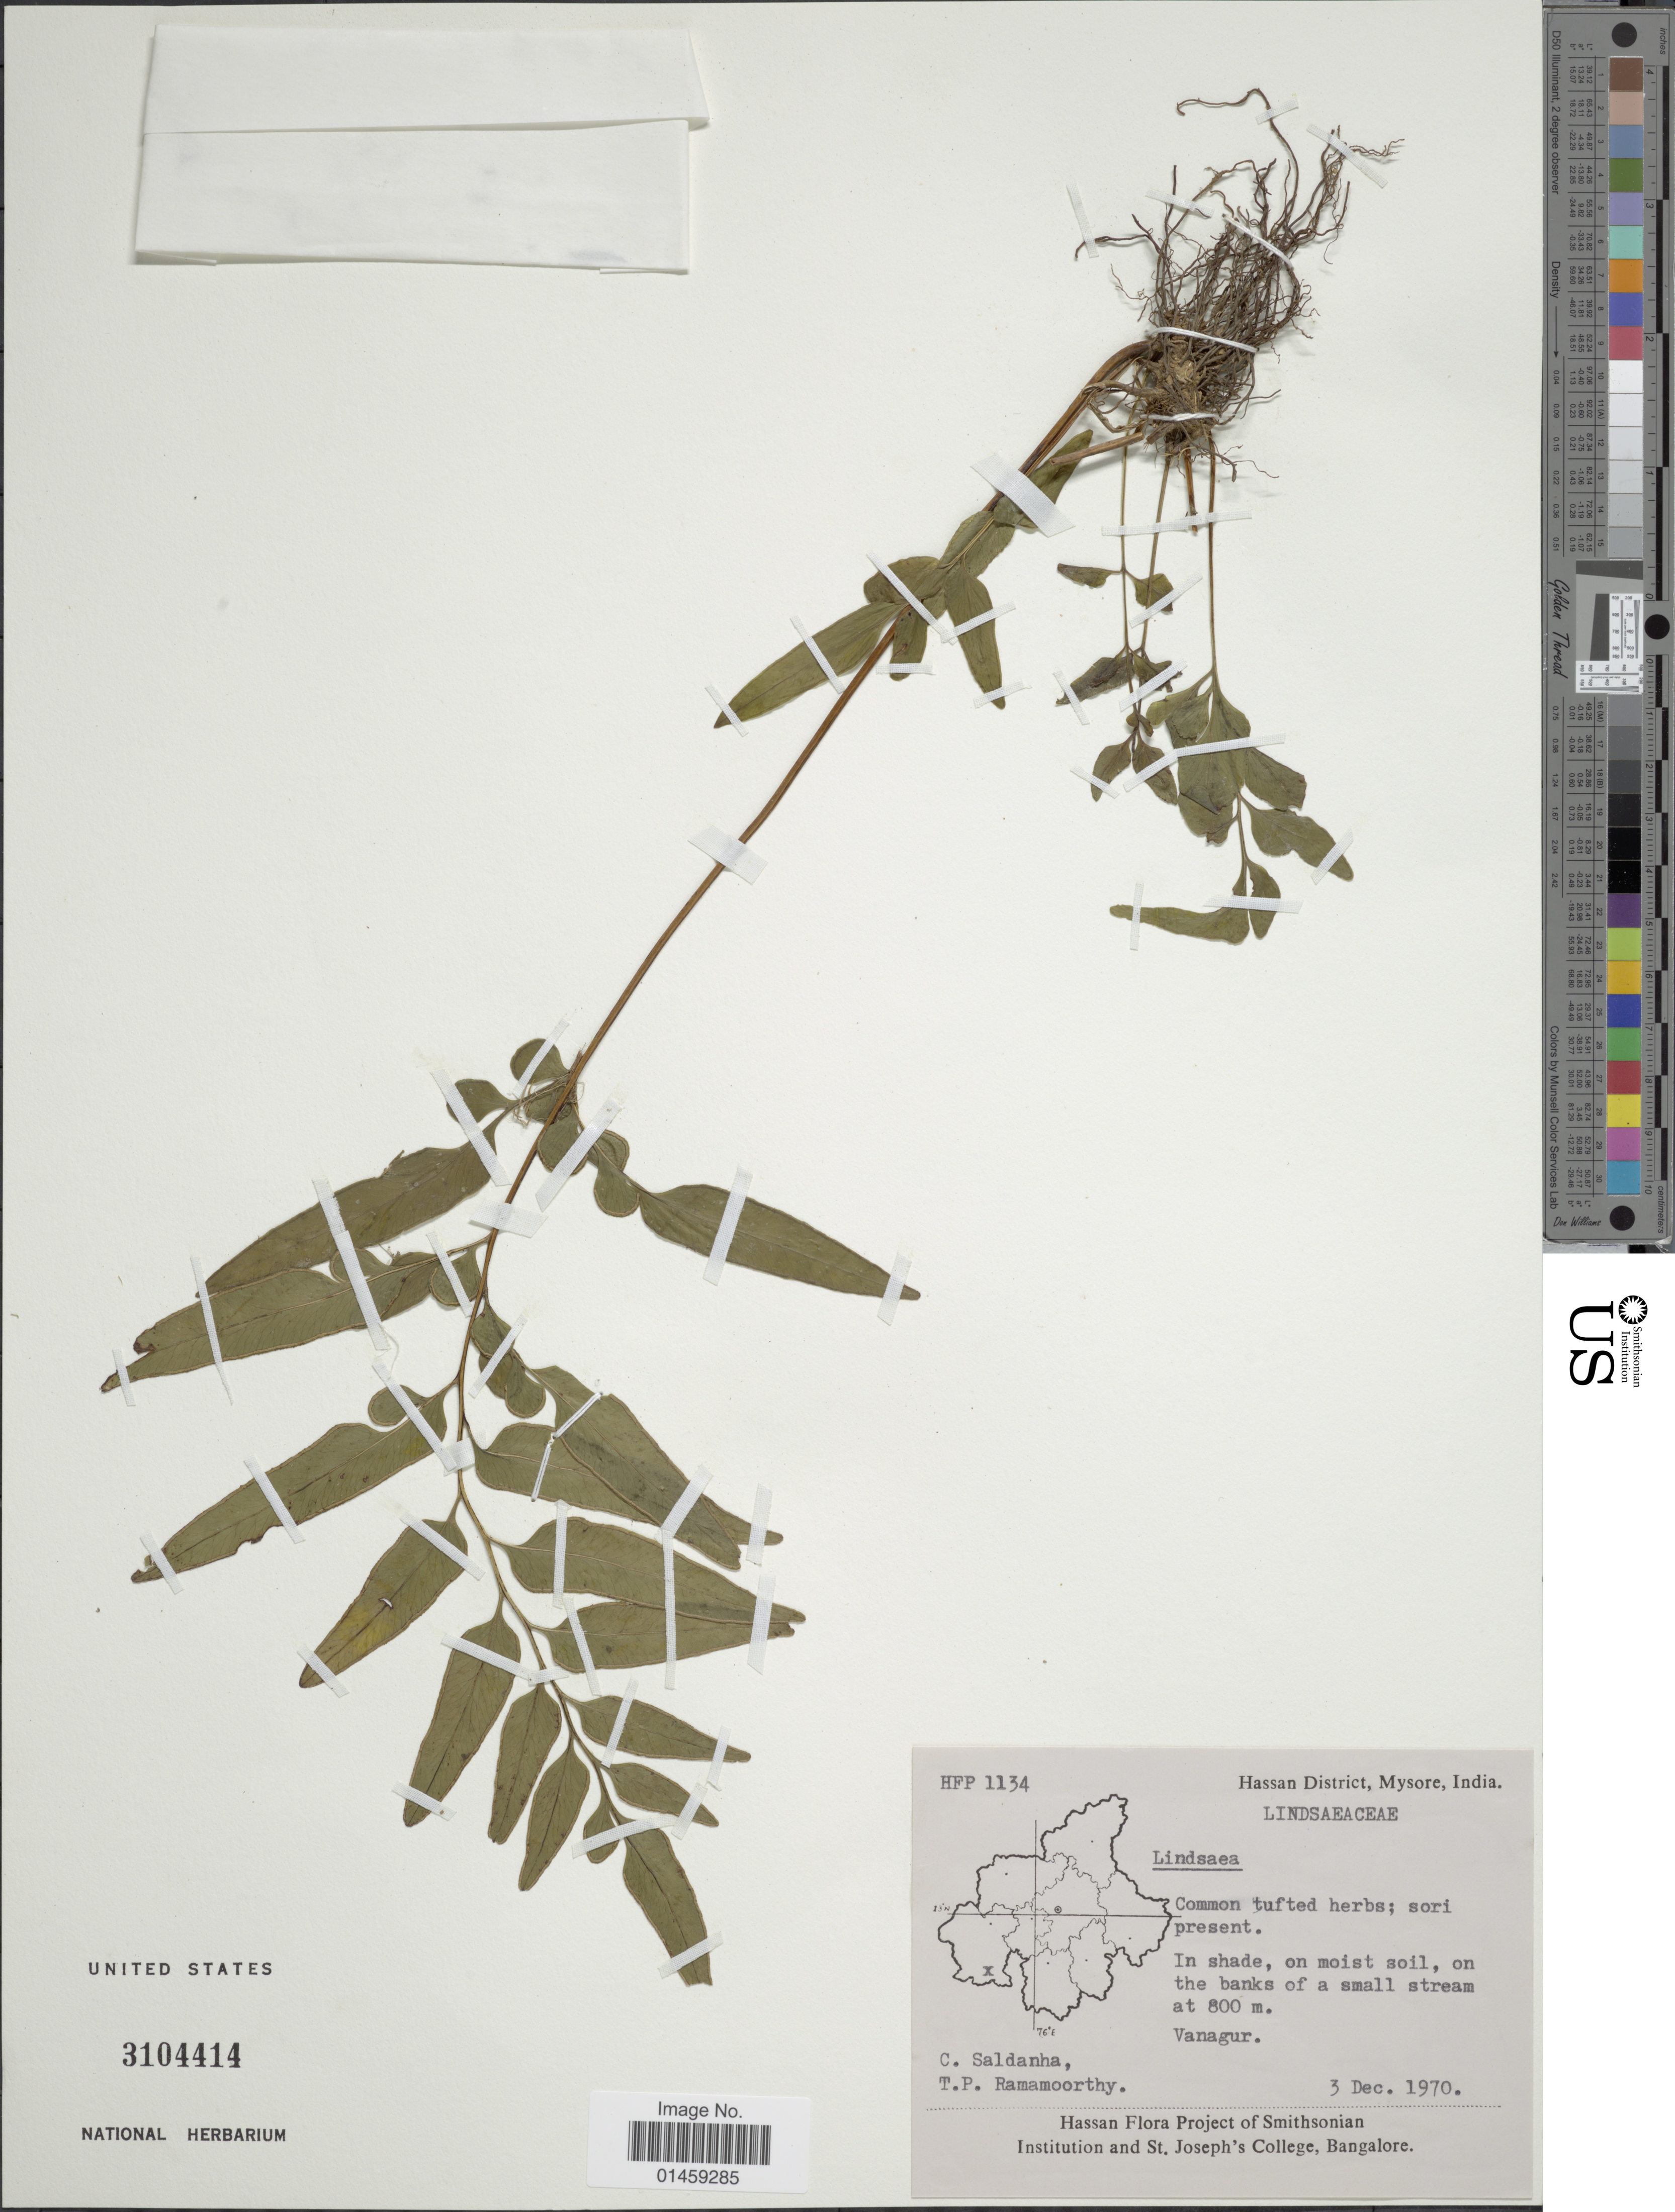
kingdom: Plantae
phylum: Tracheophyta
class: Polypodiopsida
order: Polypodiales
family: Lindsaeaceae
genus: Lindsaea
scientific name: Lindsaea sp.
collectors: C. Saldanha & T. P. Ramamoorthy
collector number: HFP1134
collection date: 1970-12-03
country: India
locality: Hassan District, Mysore. Vanagur.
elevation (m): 800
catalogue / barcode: US 3104414